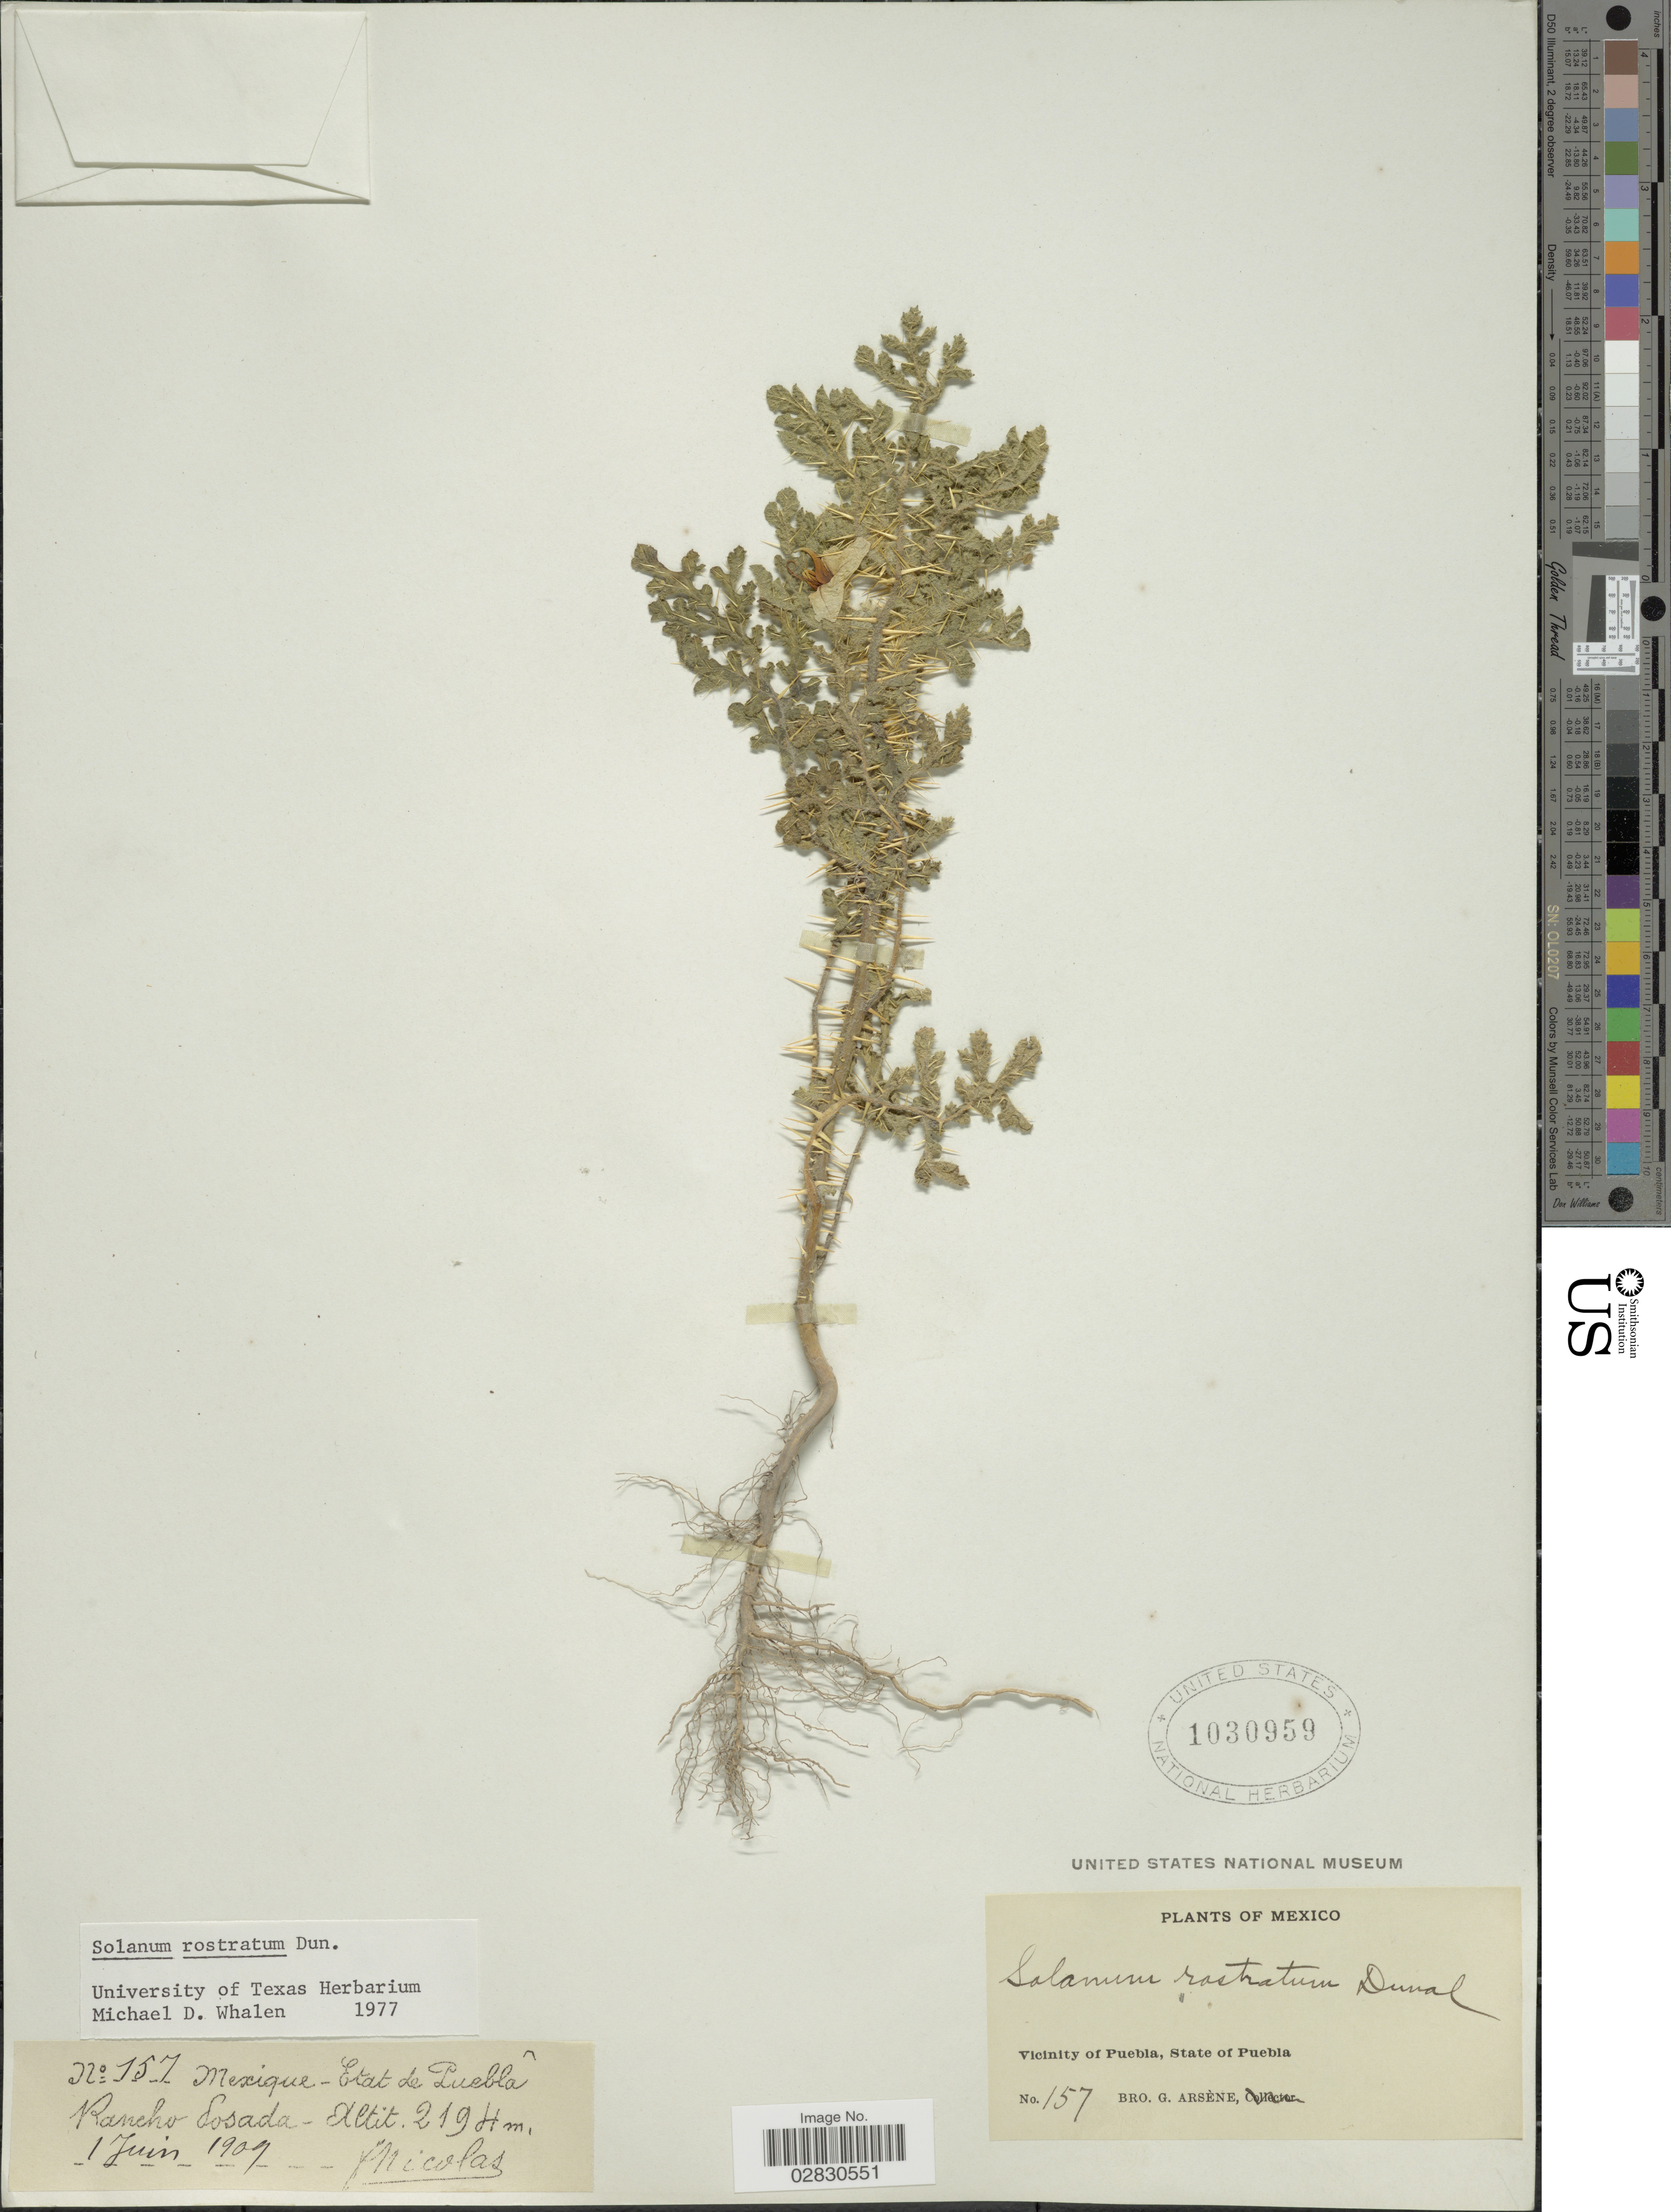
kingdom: Plantae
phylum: Tracheophyta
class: Magnoliopsida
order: Solanales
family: Solanaceae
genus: Solanum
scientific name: Solanum rostratum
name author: Dunal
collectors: F. Nicolas & Bro. G. Arsène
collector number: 157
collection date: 1909-06-01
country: Mexico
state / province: Puebla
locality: Rancho Posada, Vicinity of Puebla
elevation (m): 2194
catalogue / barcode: US 1030959